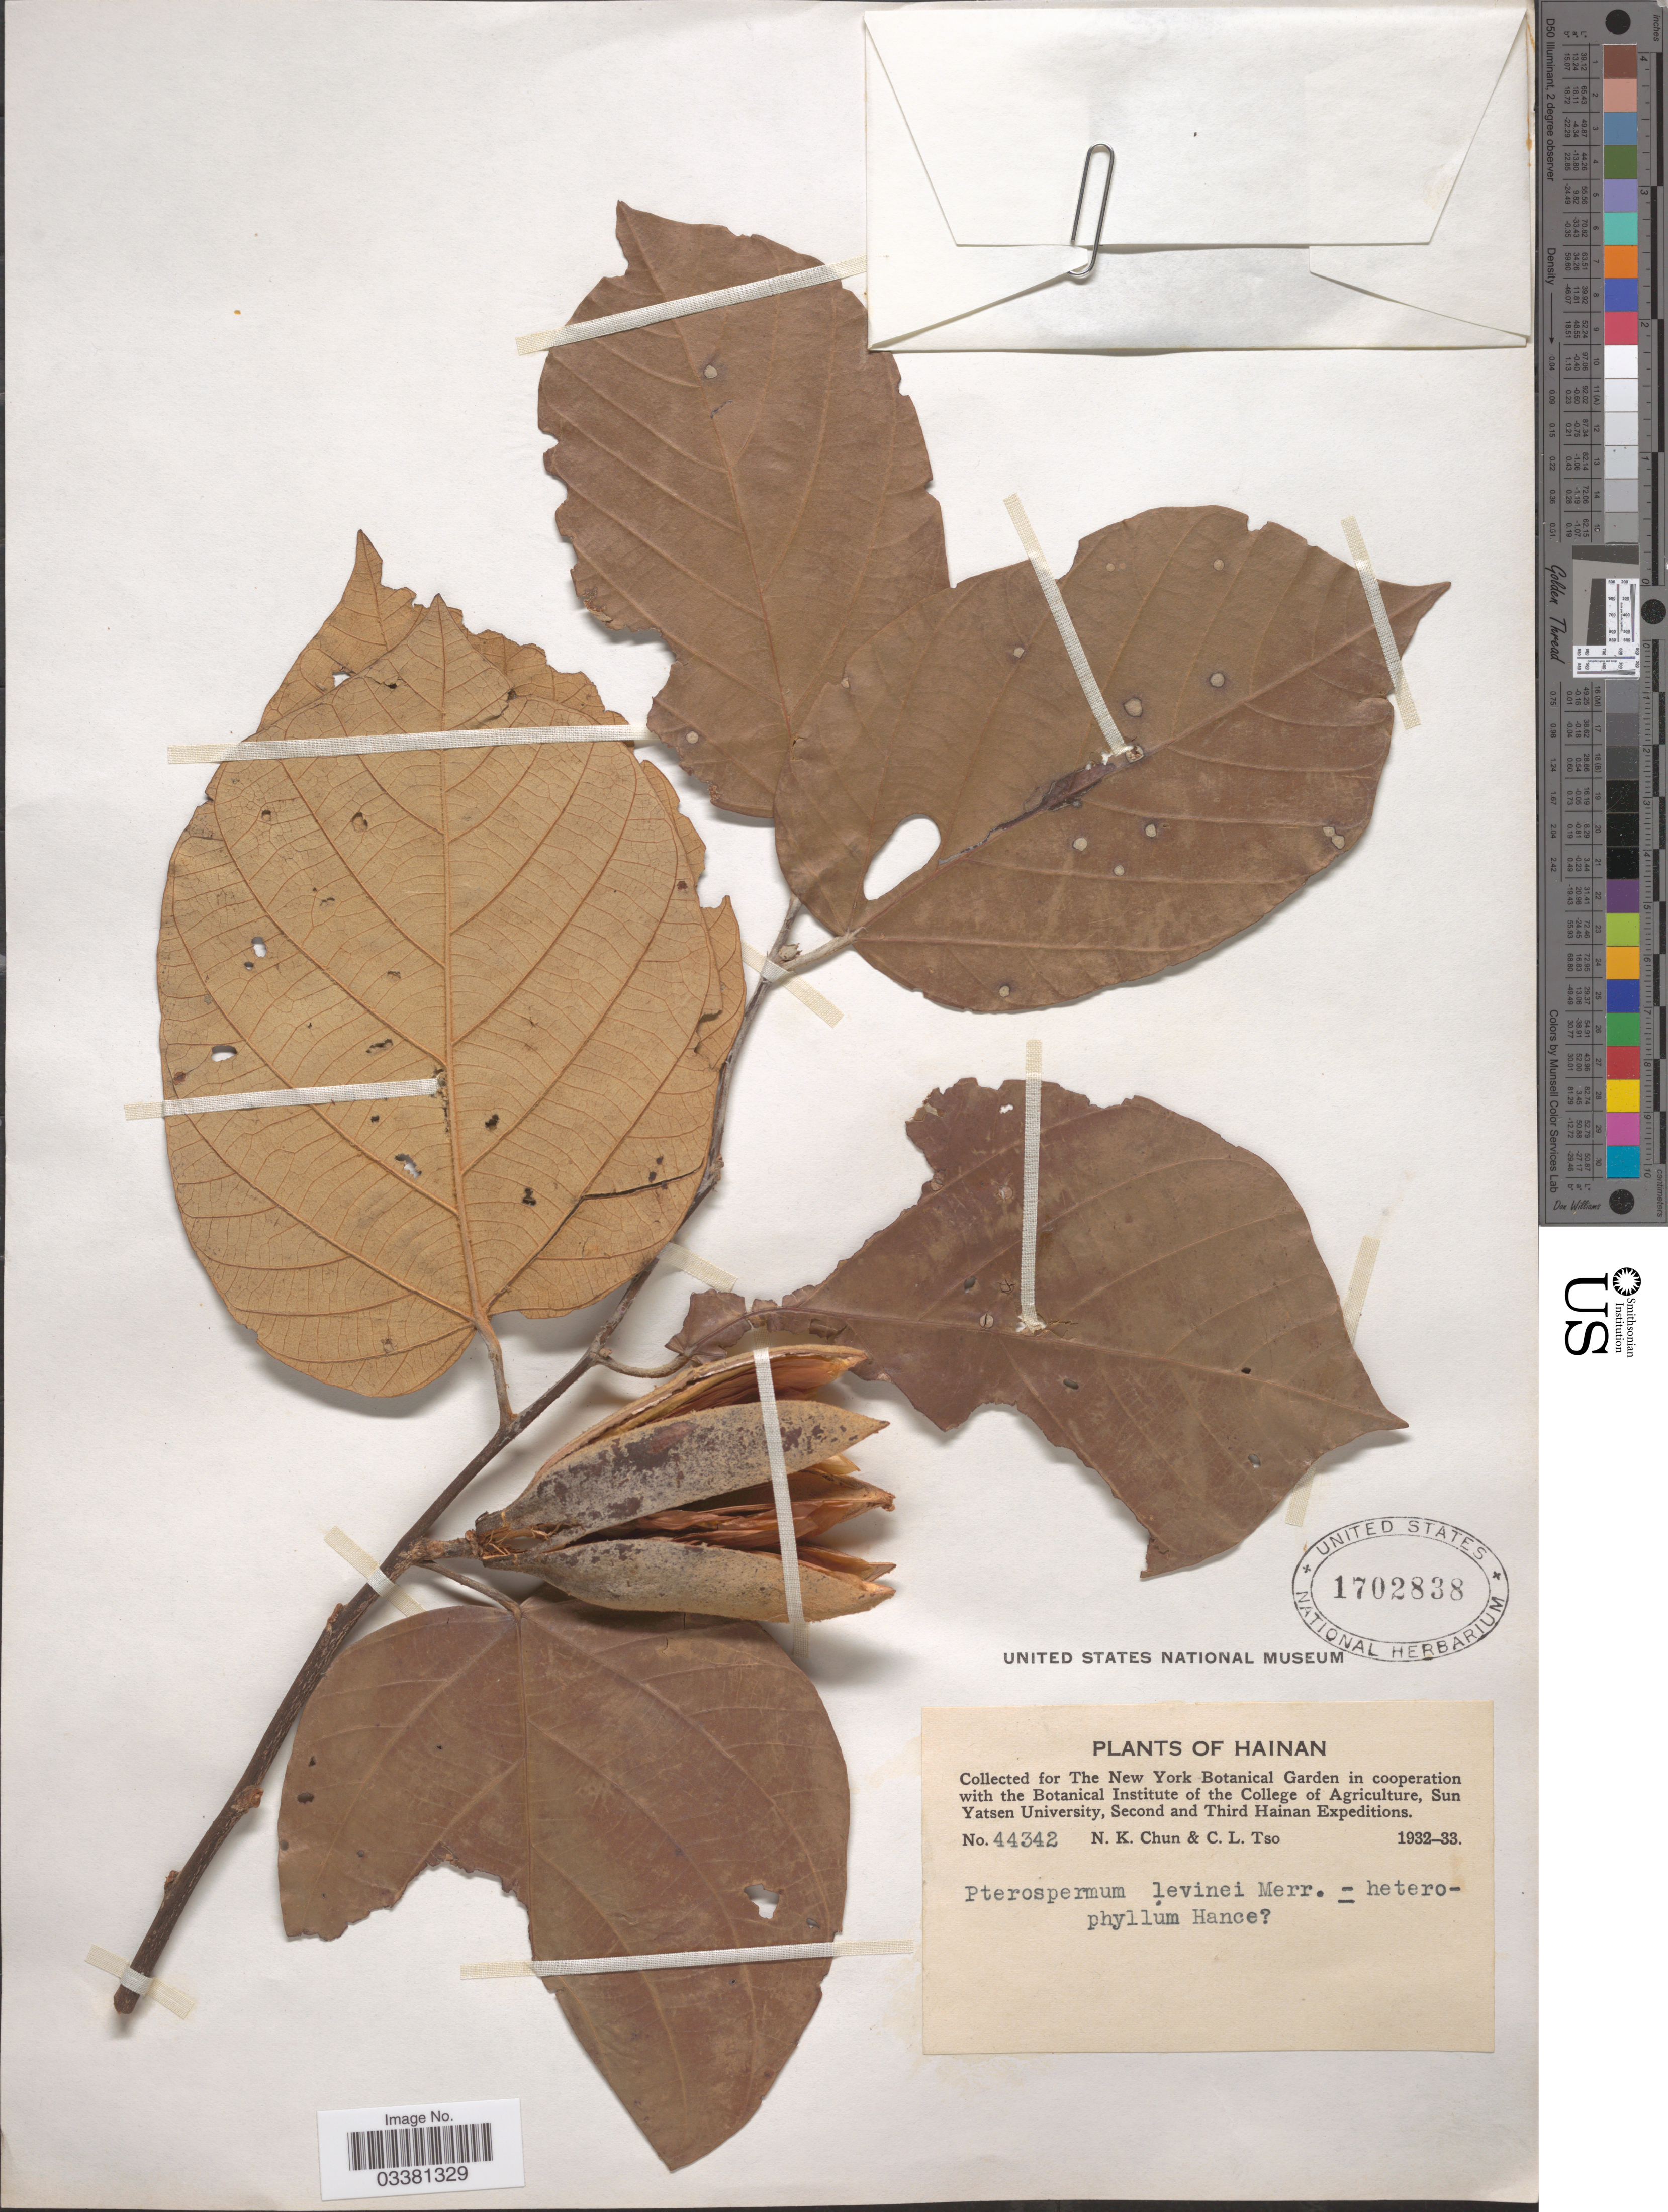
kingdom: Plantae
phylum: Tracheophyta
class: Magnoliopsida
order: Malvales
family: Malvaceae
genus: Pterospermum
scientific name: Pterospermum levinei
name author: Merr.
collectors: N. K. Chun & C. Tso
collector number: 44342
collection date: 1932/1933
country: China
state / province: Hainan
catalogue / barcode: US 1702838